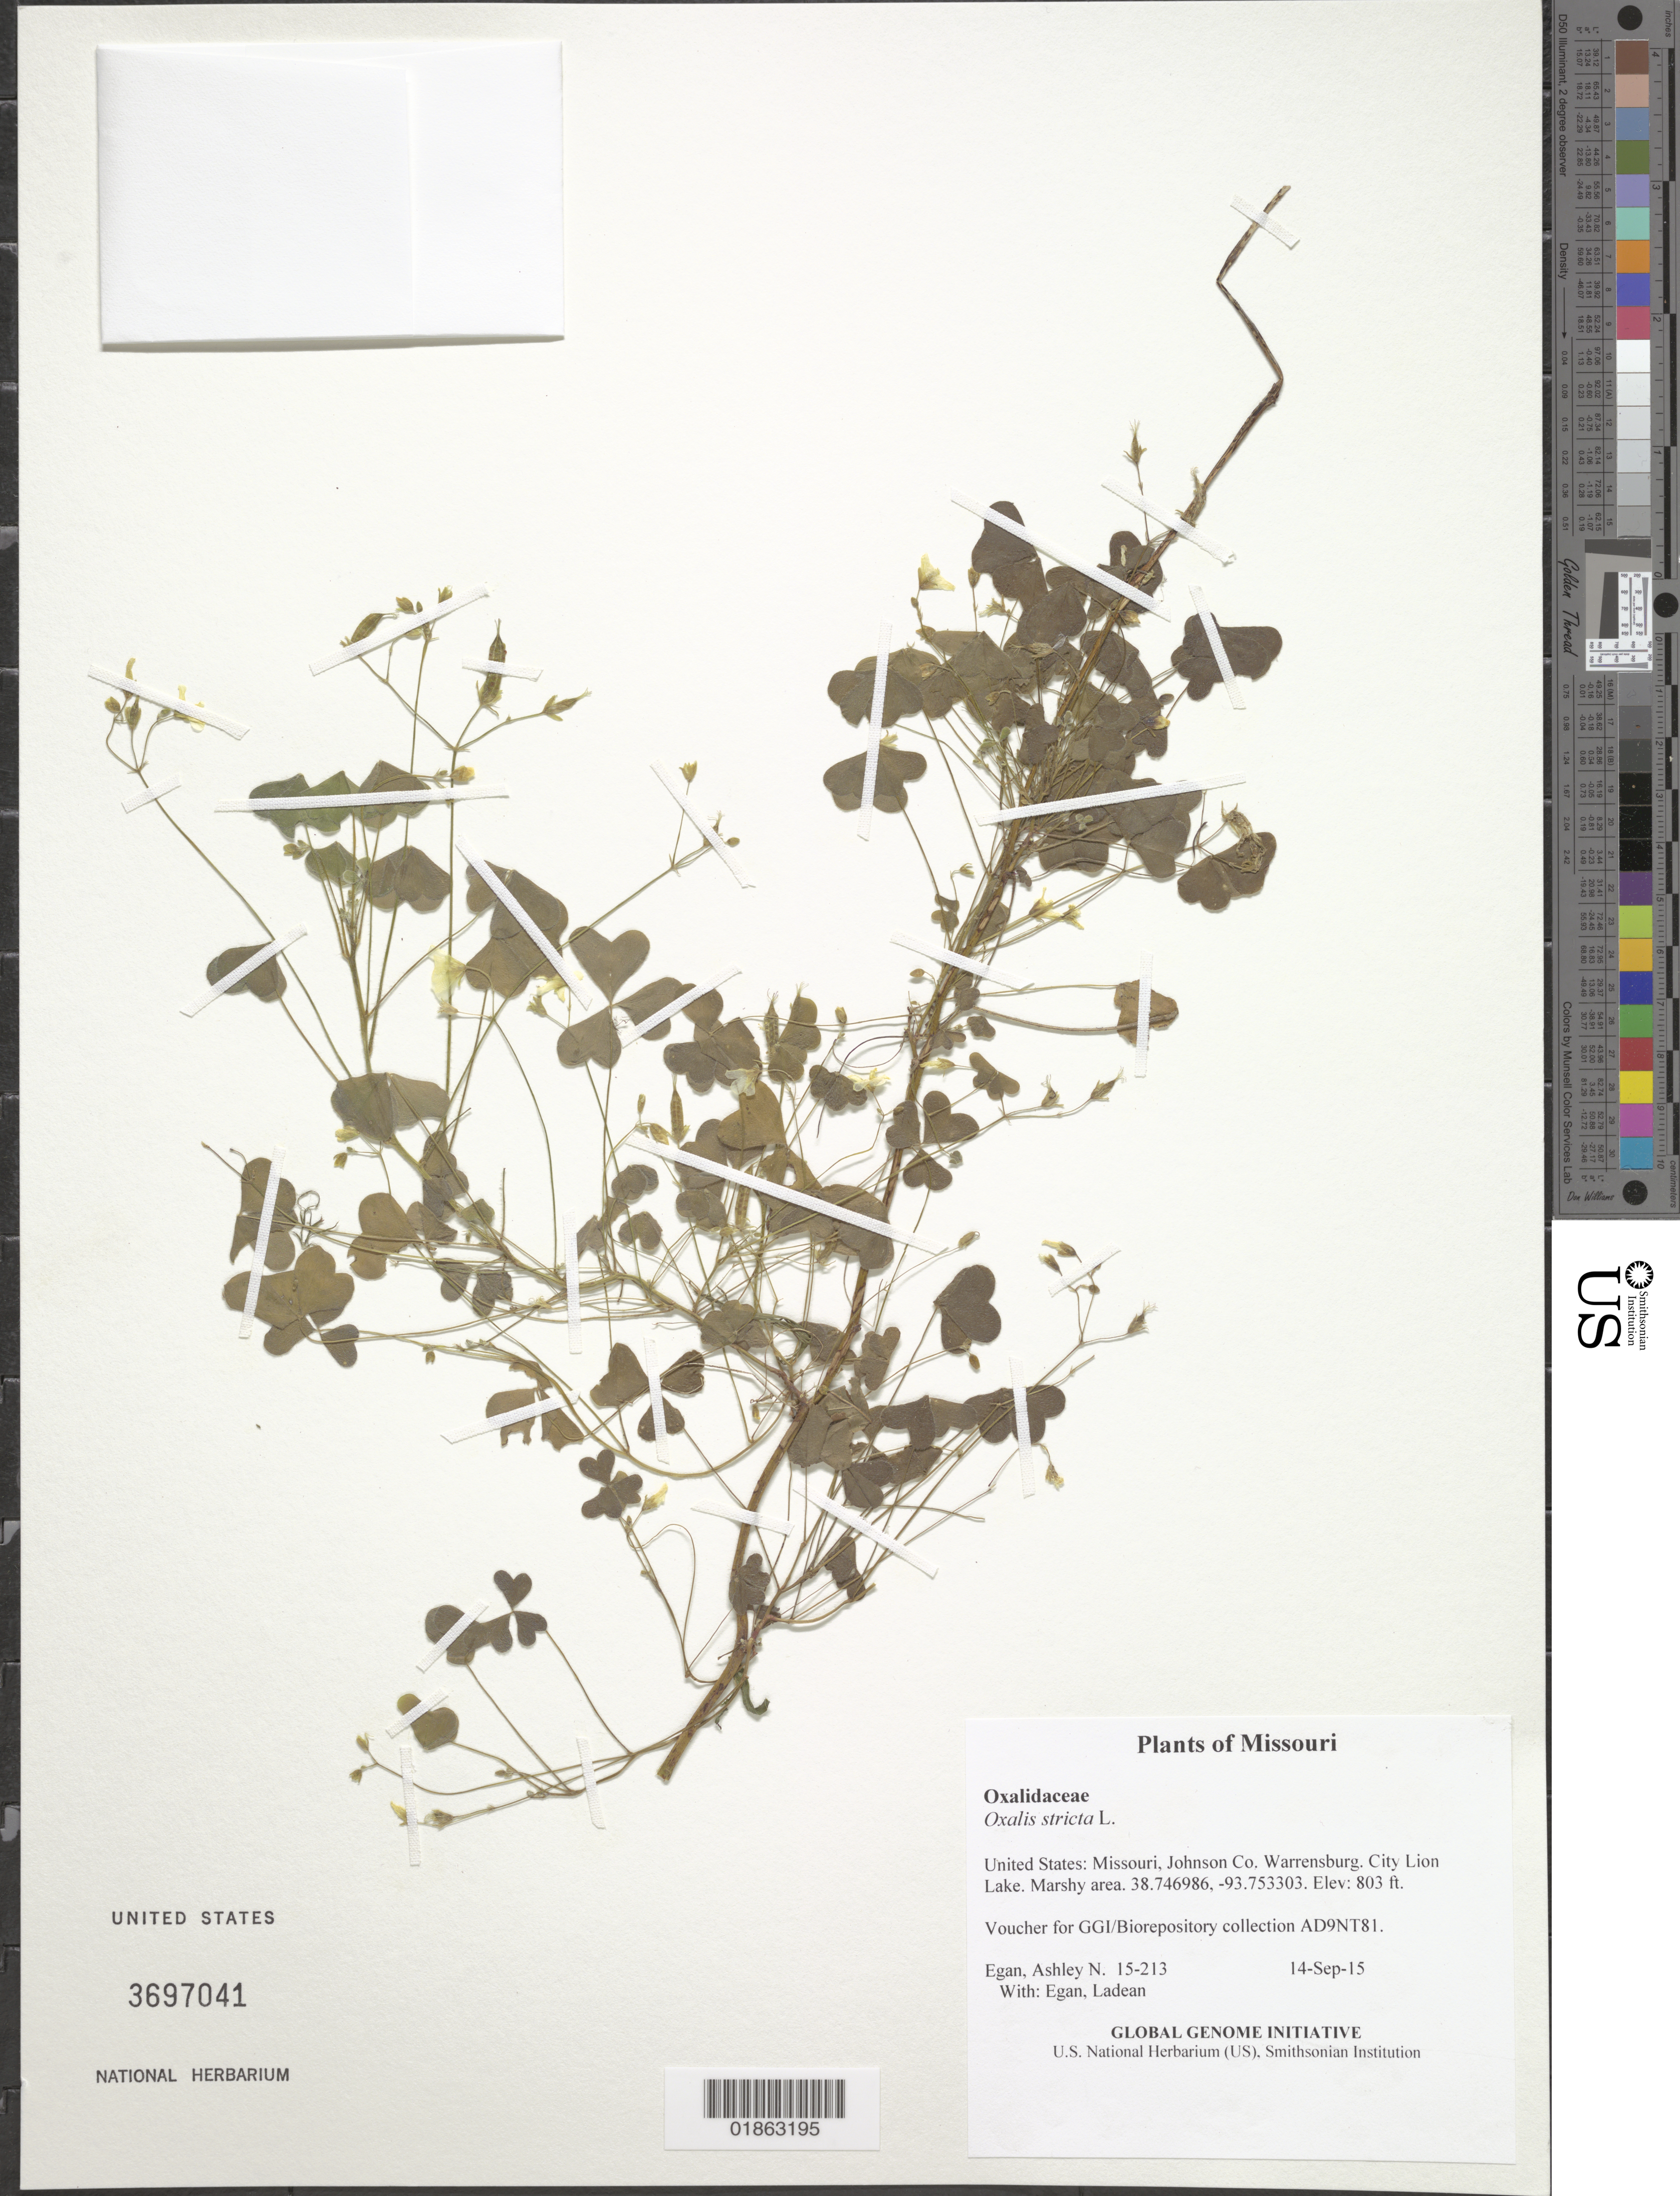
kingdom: Plantae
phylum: Tracheophyta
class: Magnoliopsida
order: Oxalidales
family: Oxalidaceae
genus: Oxalis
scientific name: Oxalis stricta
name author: L.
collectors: A. N. Egan & L. Egan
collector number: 15-213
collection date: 2015-09-14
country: United States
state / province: Missouri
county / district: Johnson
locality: Warrensburg. City Lion Lake. Marshy area.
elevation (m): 245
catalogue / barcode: US 3697041